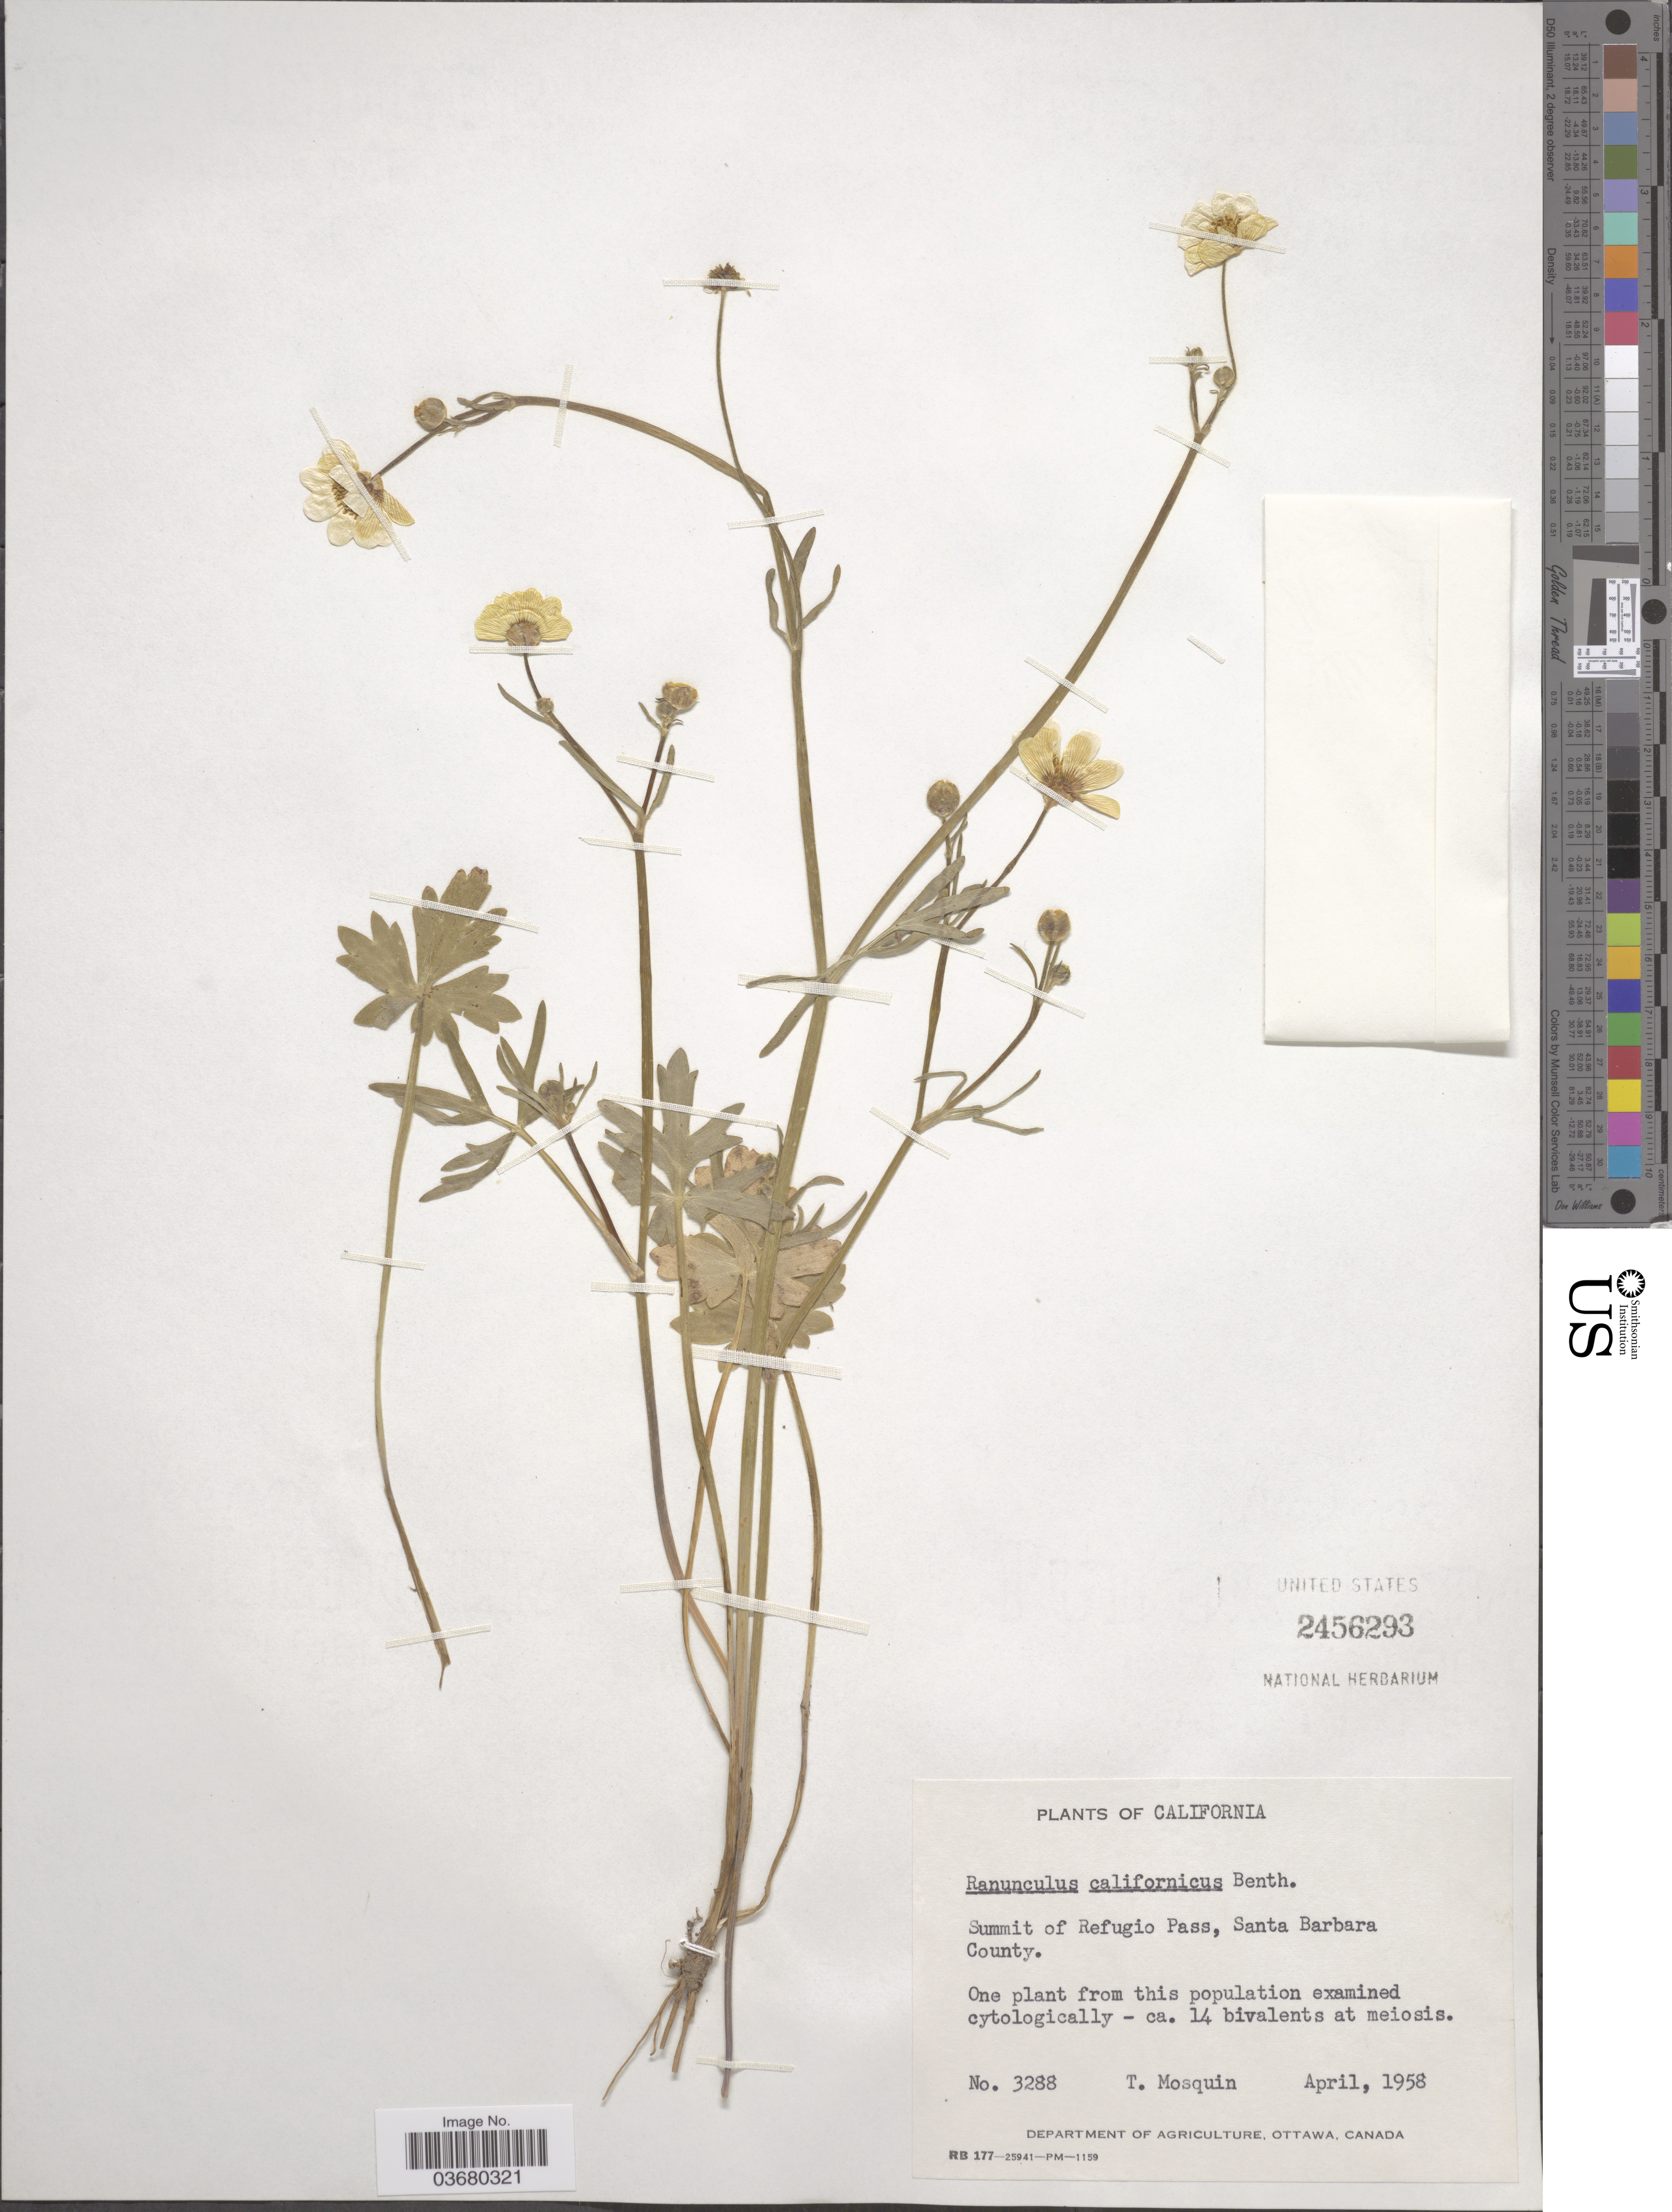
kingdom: Plantae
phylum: Tracheophyta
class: Magnoliopsida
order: Ranunculales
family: Ranunculaceae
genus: Ranunculus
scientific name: Ranunculus californicus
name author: Benth.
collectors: T. Mosquin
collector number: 3288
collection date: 1958-04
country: United States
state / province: California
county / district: Santa Barbara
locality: Summit of Refugio Pass, Santa Barbara County.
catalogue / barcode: US 2456293